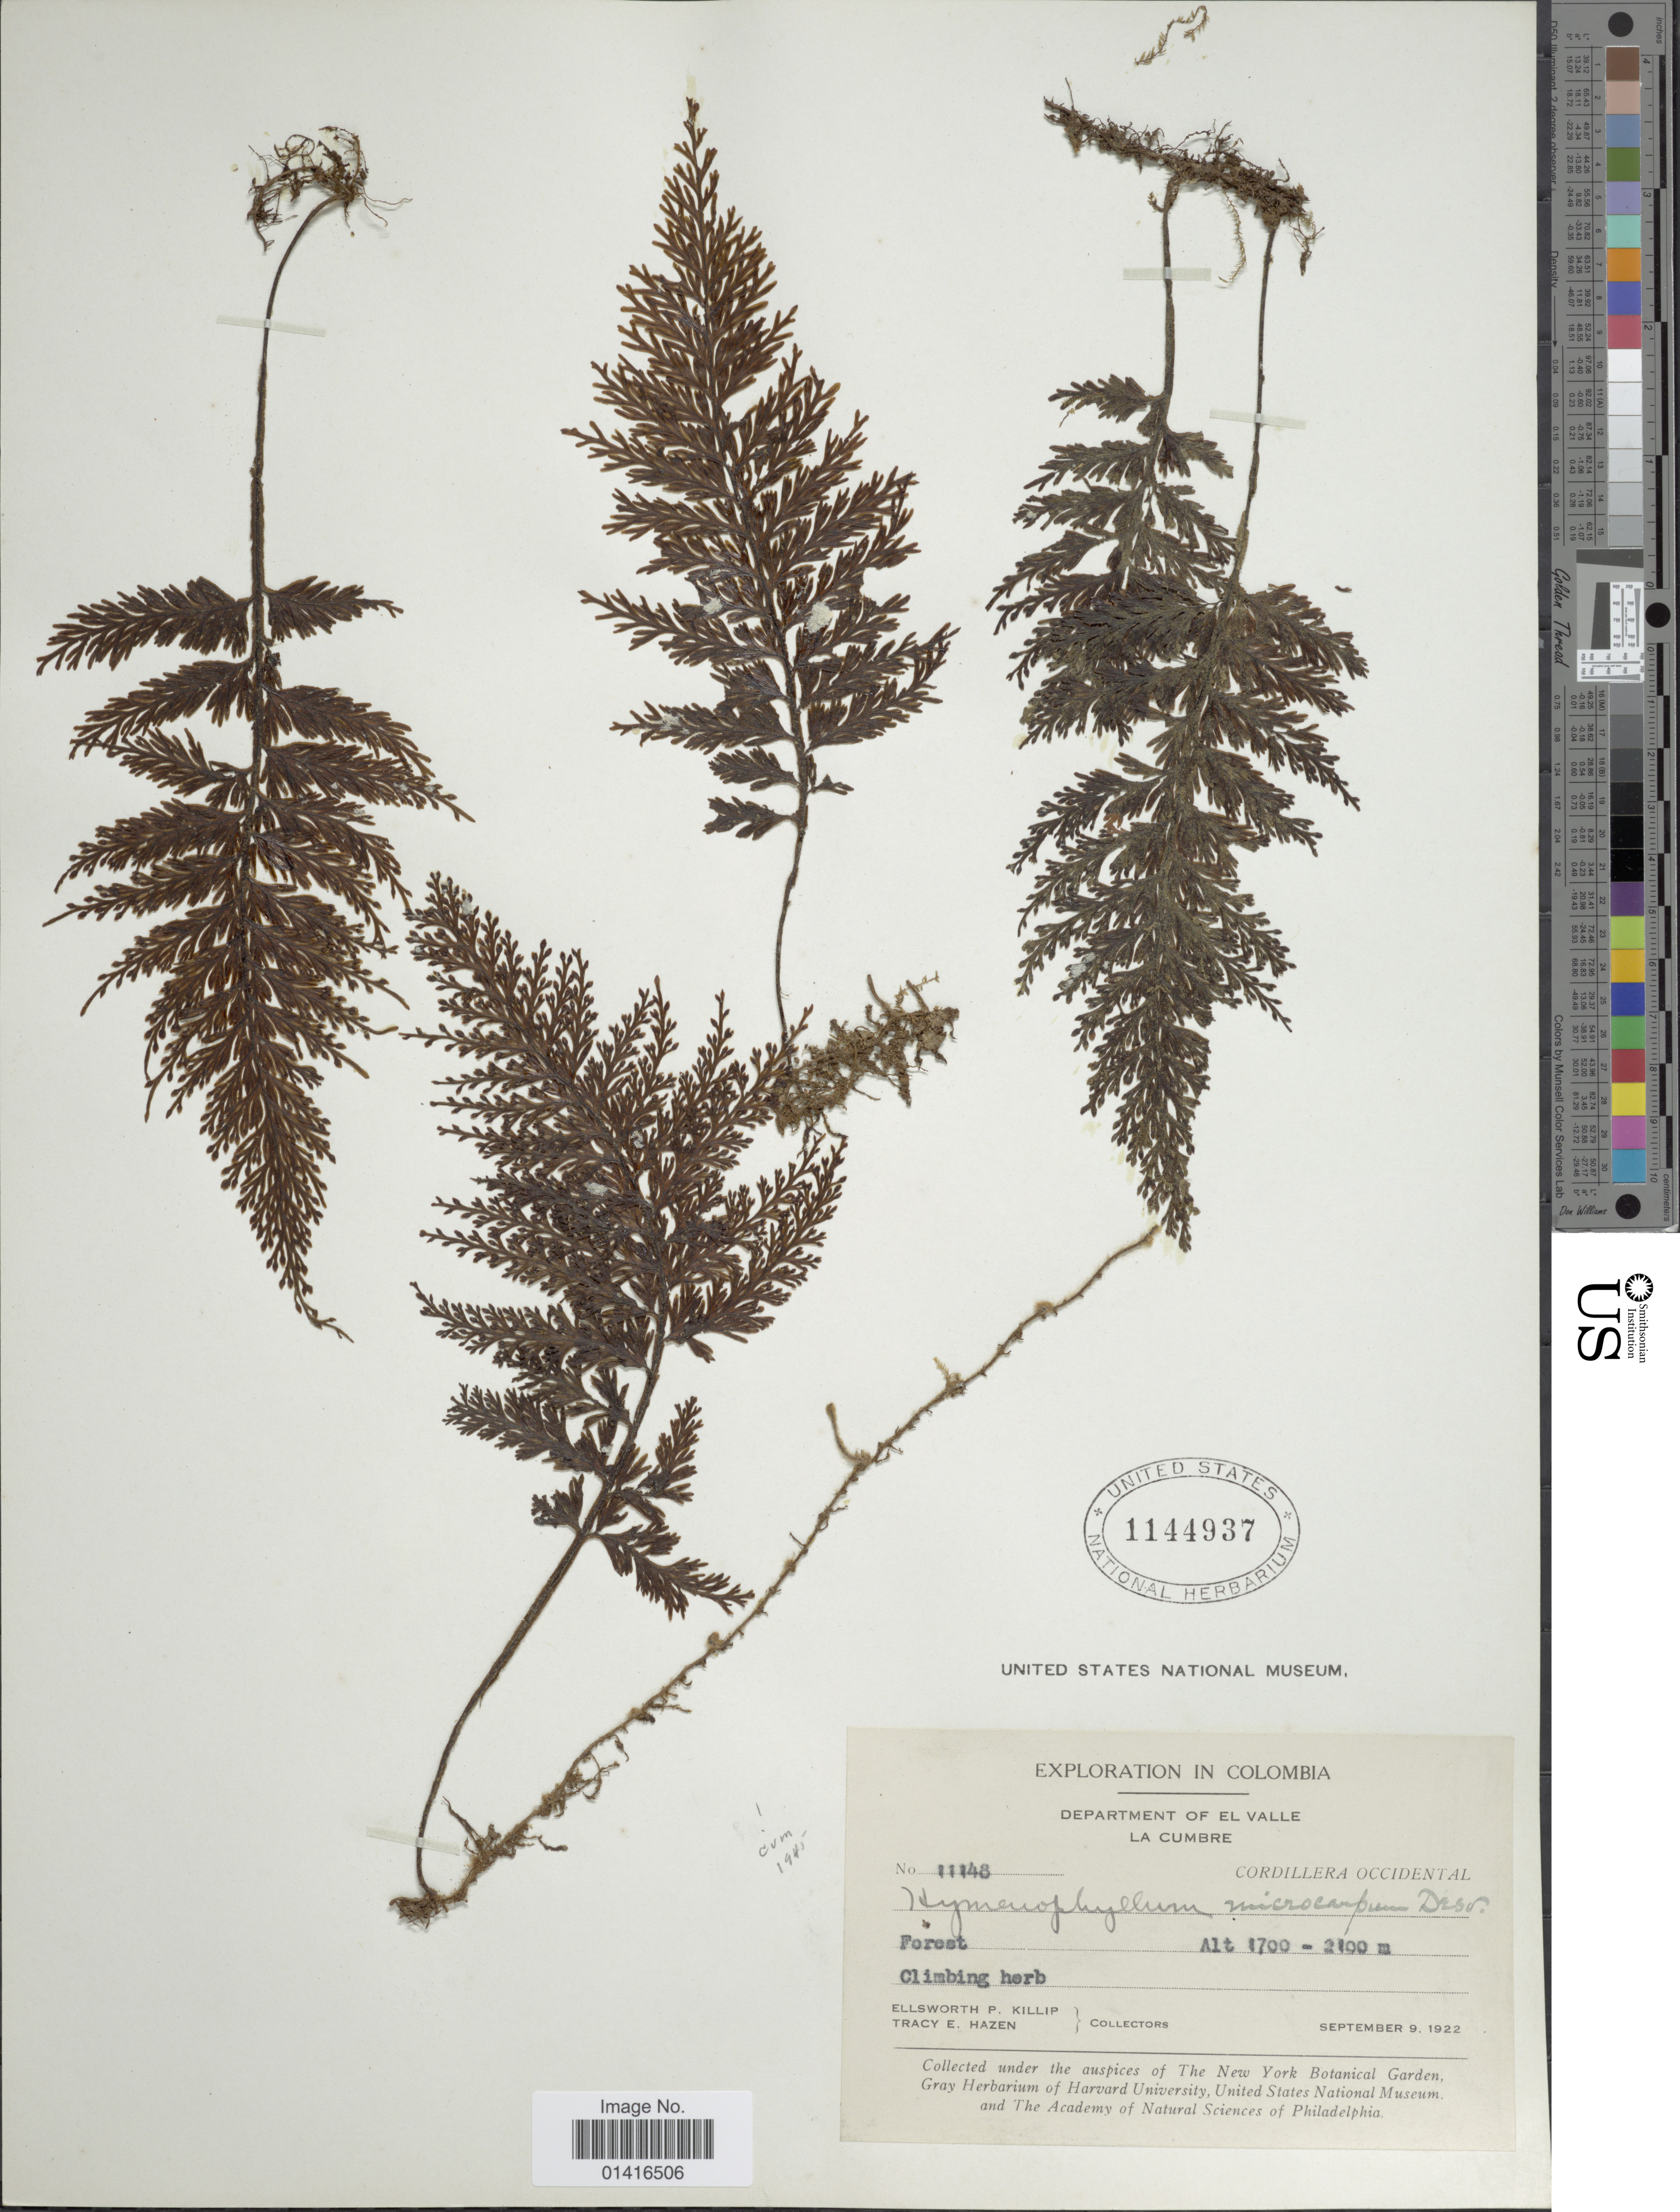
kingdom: Plantae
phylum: Tracheophyta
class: Polypodiopsida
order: Hymenophyllales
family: Hymenophyllaceae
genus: Hymenophyllum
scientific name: Hymenophyllum microcarpum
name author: (Desv.) Lellinger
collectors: E. P. Killip & T. E. Hazen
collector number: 11148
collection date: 1922-09-09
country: Colombia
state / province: Valle del Cauca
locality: Dep. of el Valle. La Cumbre. Cordillera Occidental.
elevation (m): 1700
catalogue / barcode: US 1144937